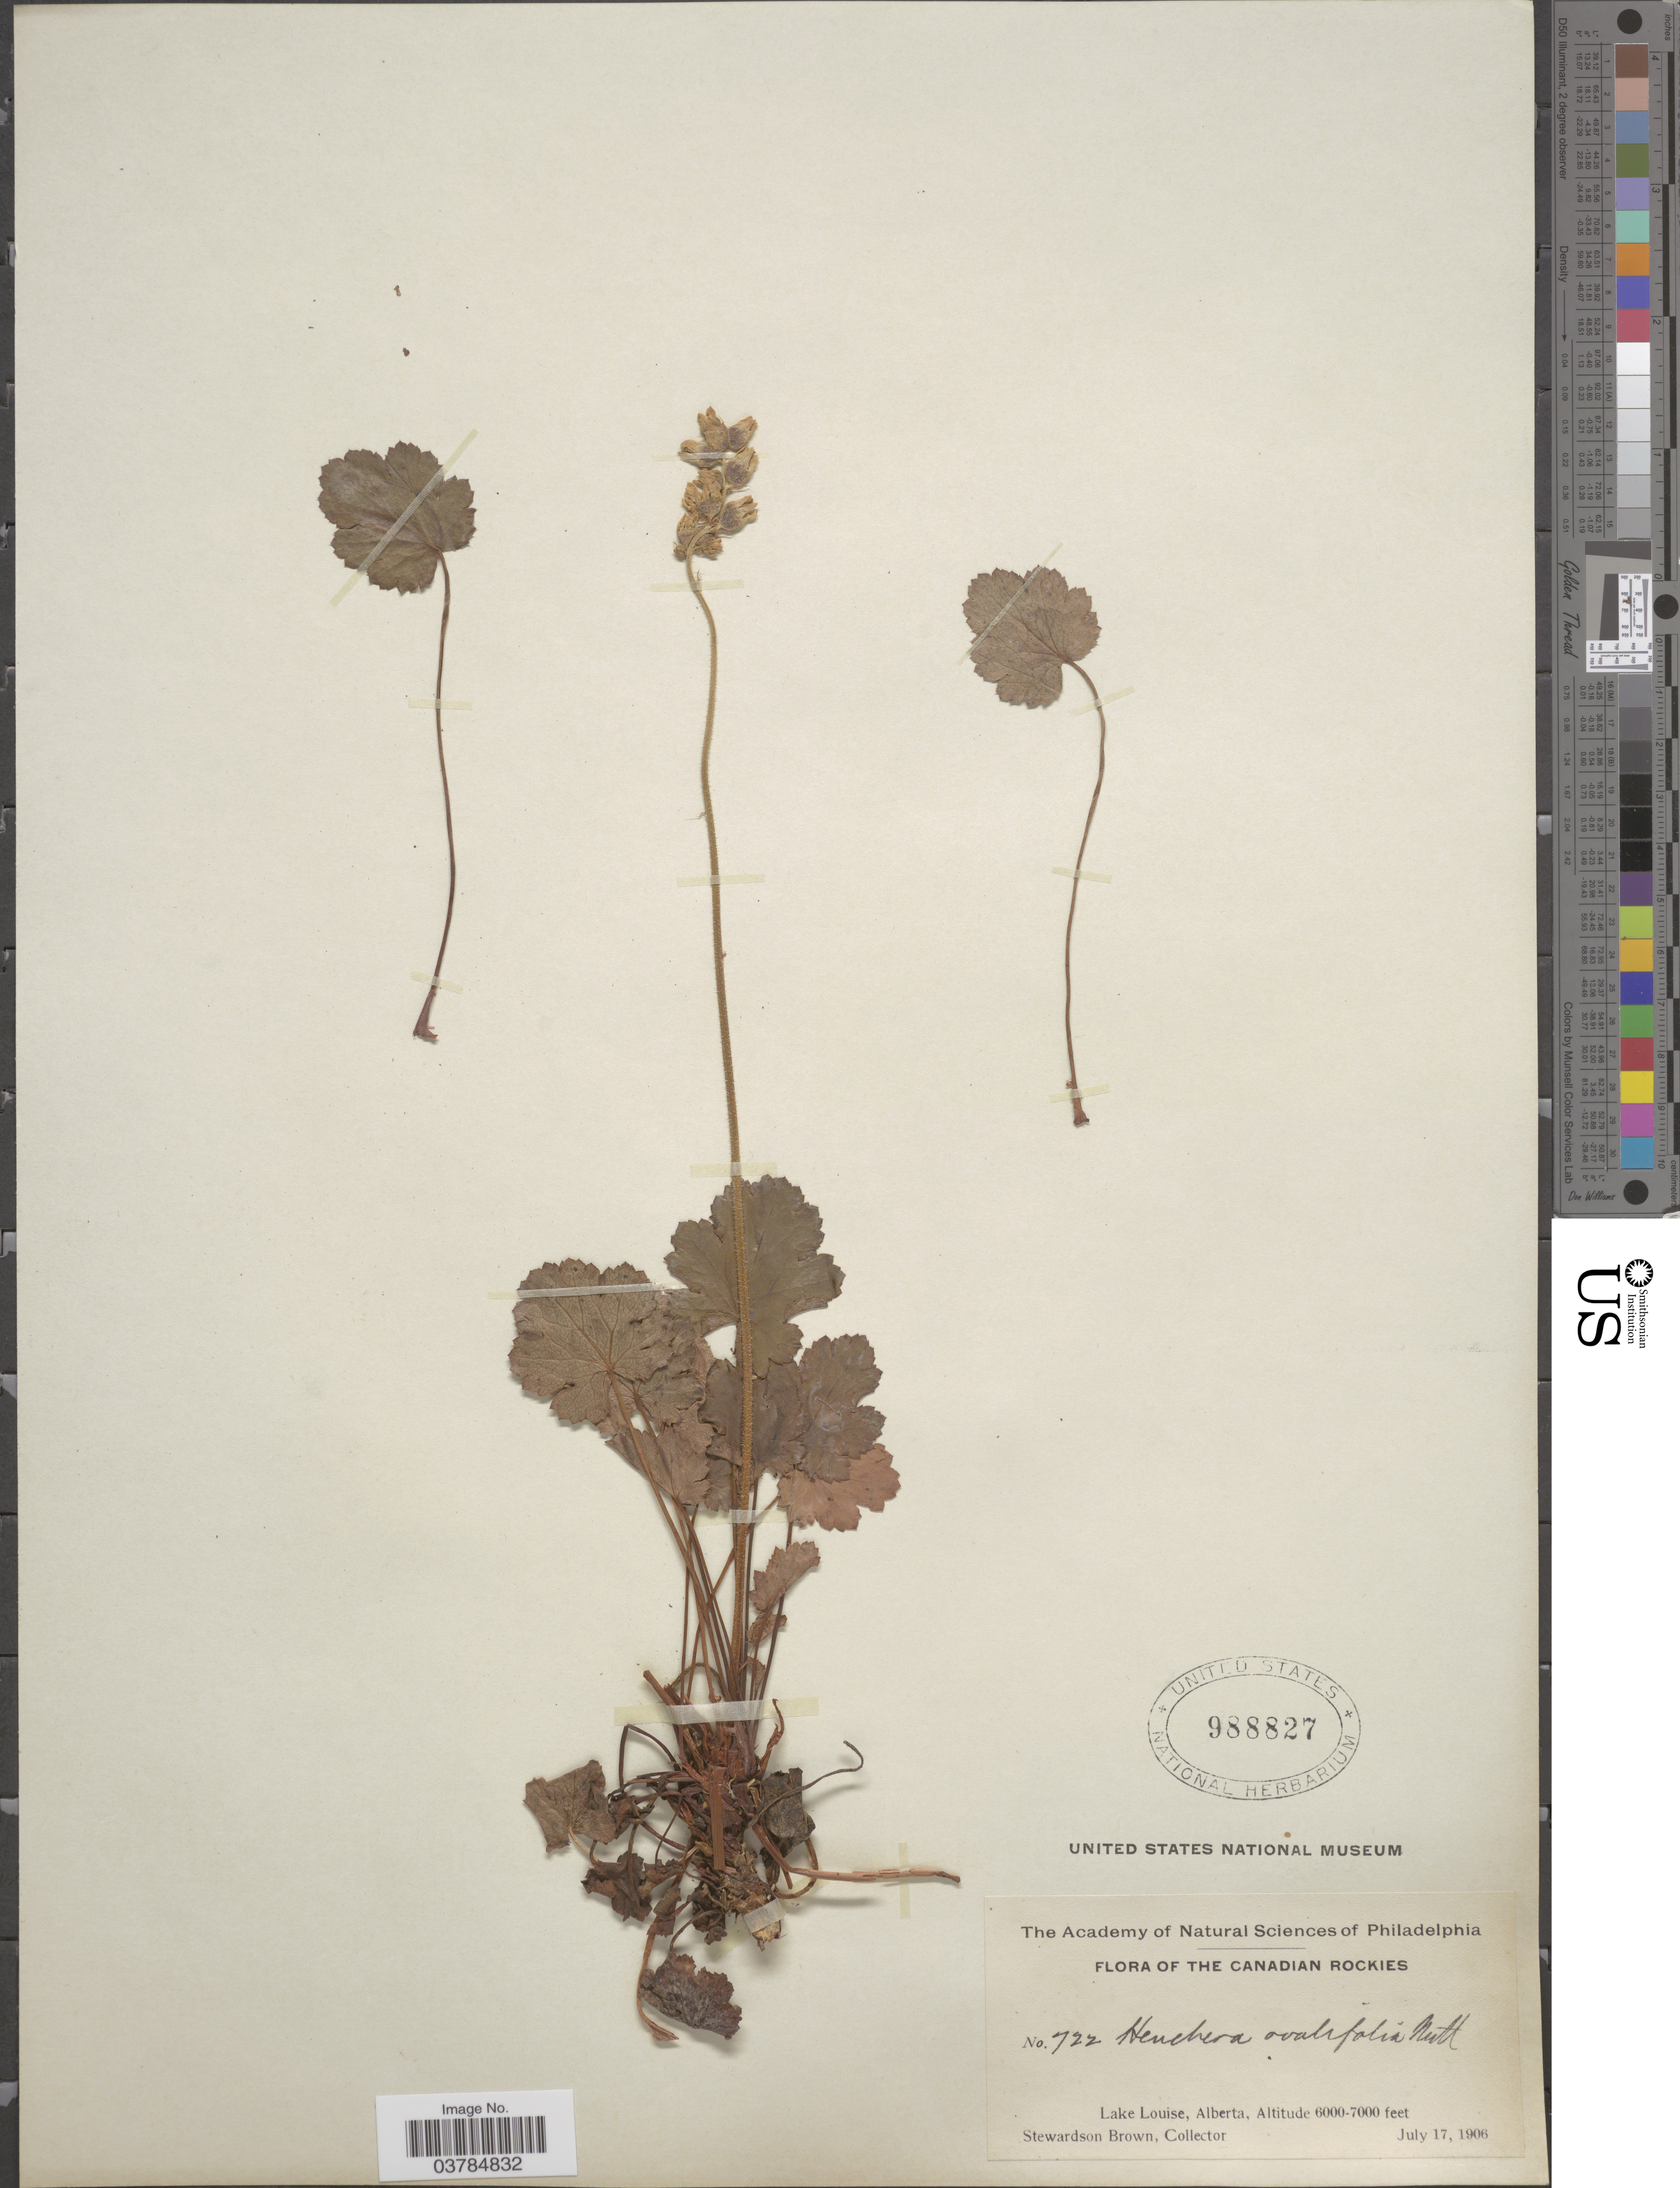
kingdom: Plantae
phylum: Tracheophyta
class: Magnoliopsida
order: Saxifragales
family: Saxifragaceae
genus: Heuchera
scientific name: Heuchera ovalifolia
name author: Torr. & A. Gray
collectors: S. Brown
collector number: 722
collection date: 1906-07-17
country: Canada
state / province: Alberta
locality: Canadian Rockies. Lake Louise.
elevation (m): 1829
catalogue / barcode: US 988827